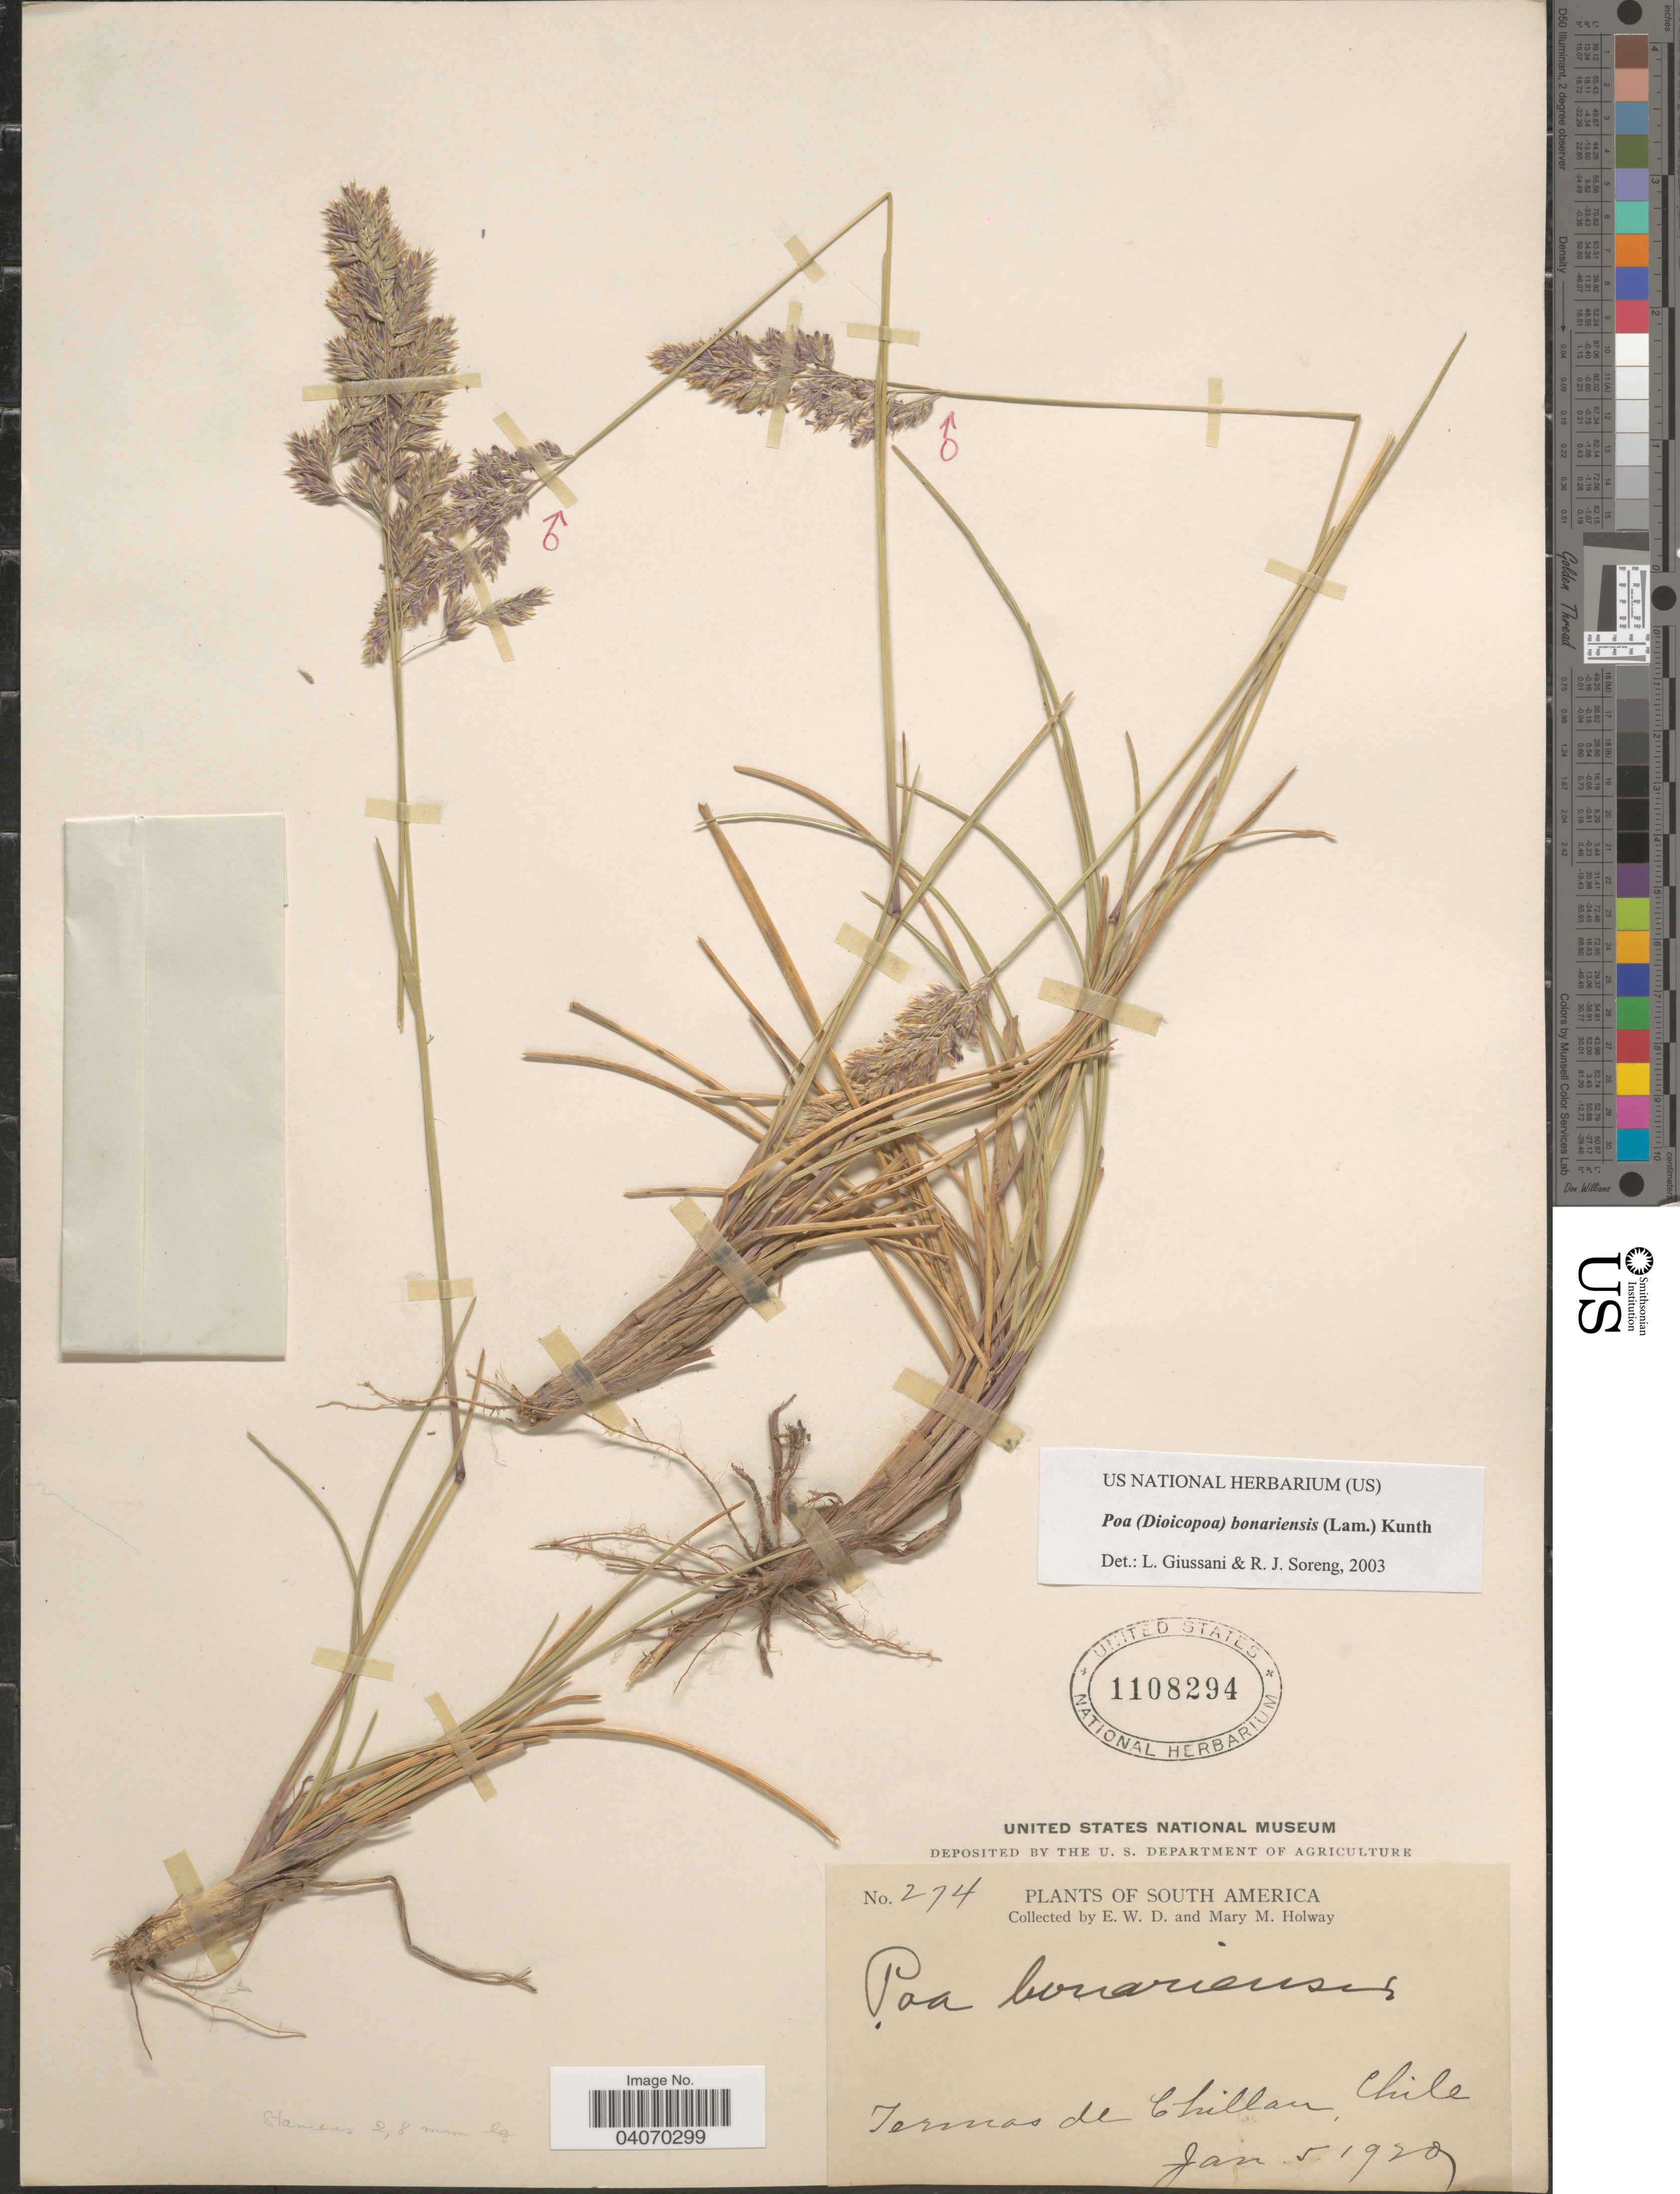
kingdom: Plantae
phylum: Tracheophyta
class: Liliopsida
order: Poales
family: Poaceae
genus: Poa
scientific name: Poa bonariensis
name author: (Lam.) Kunth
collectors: E. W. D. Holway & M. M. Holway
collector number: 274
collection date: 1920-01-05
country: Chile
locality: Terman de Chillan.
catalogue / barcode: US 1108294